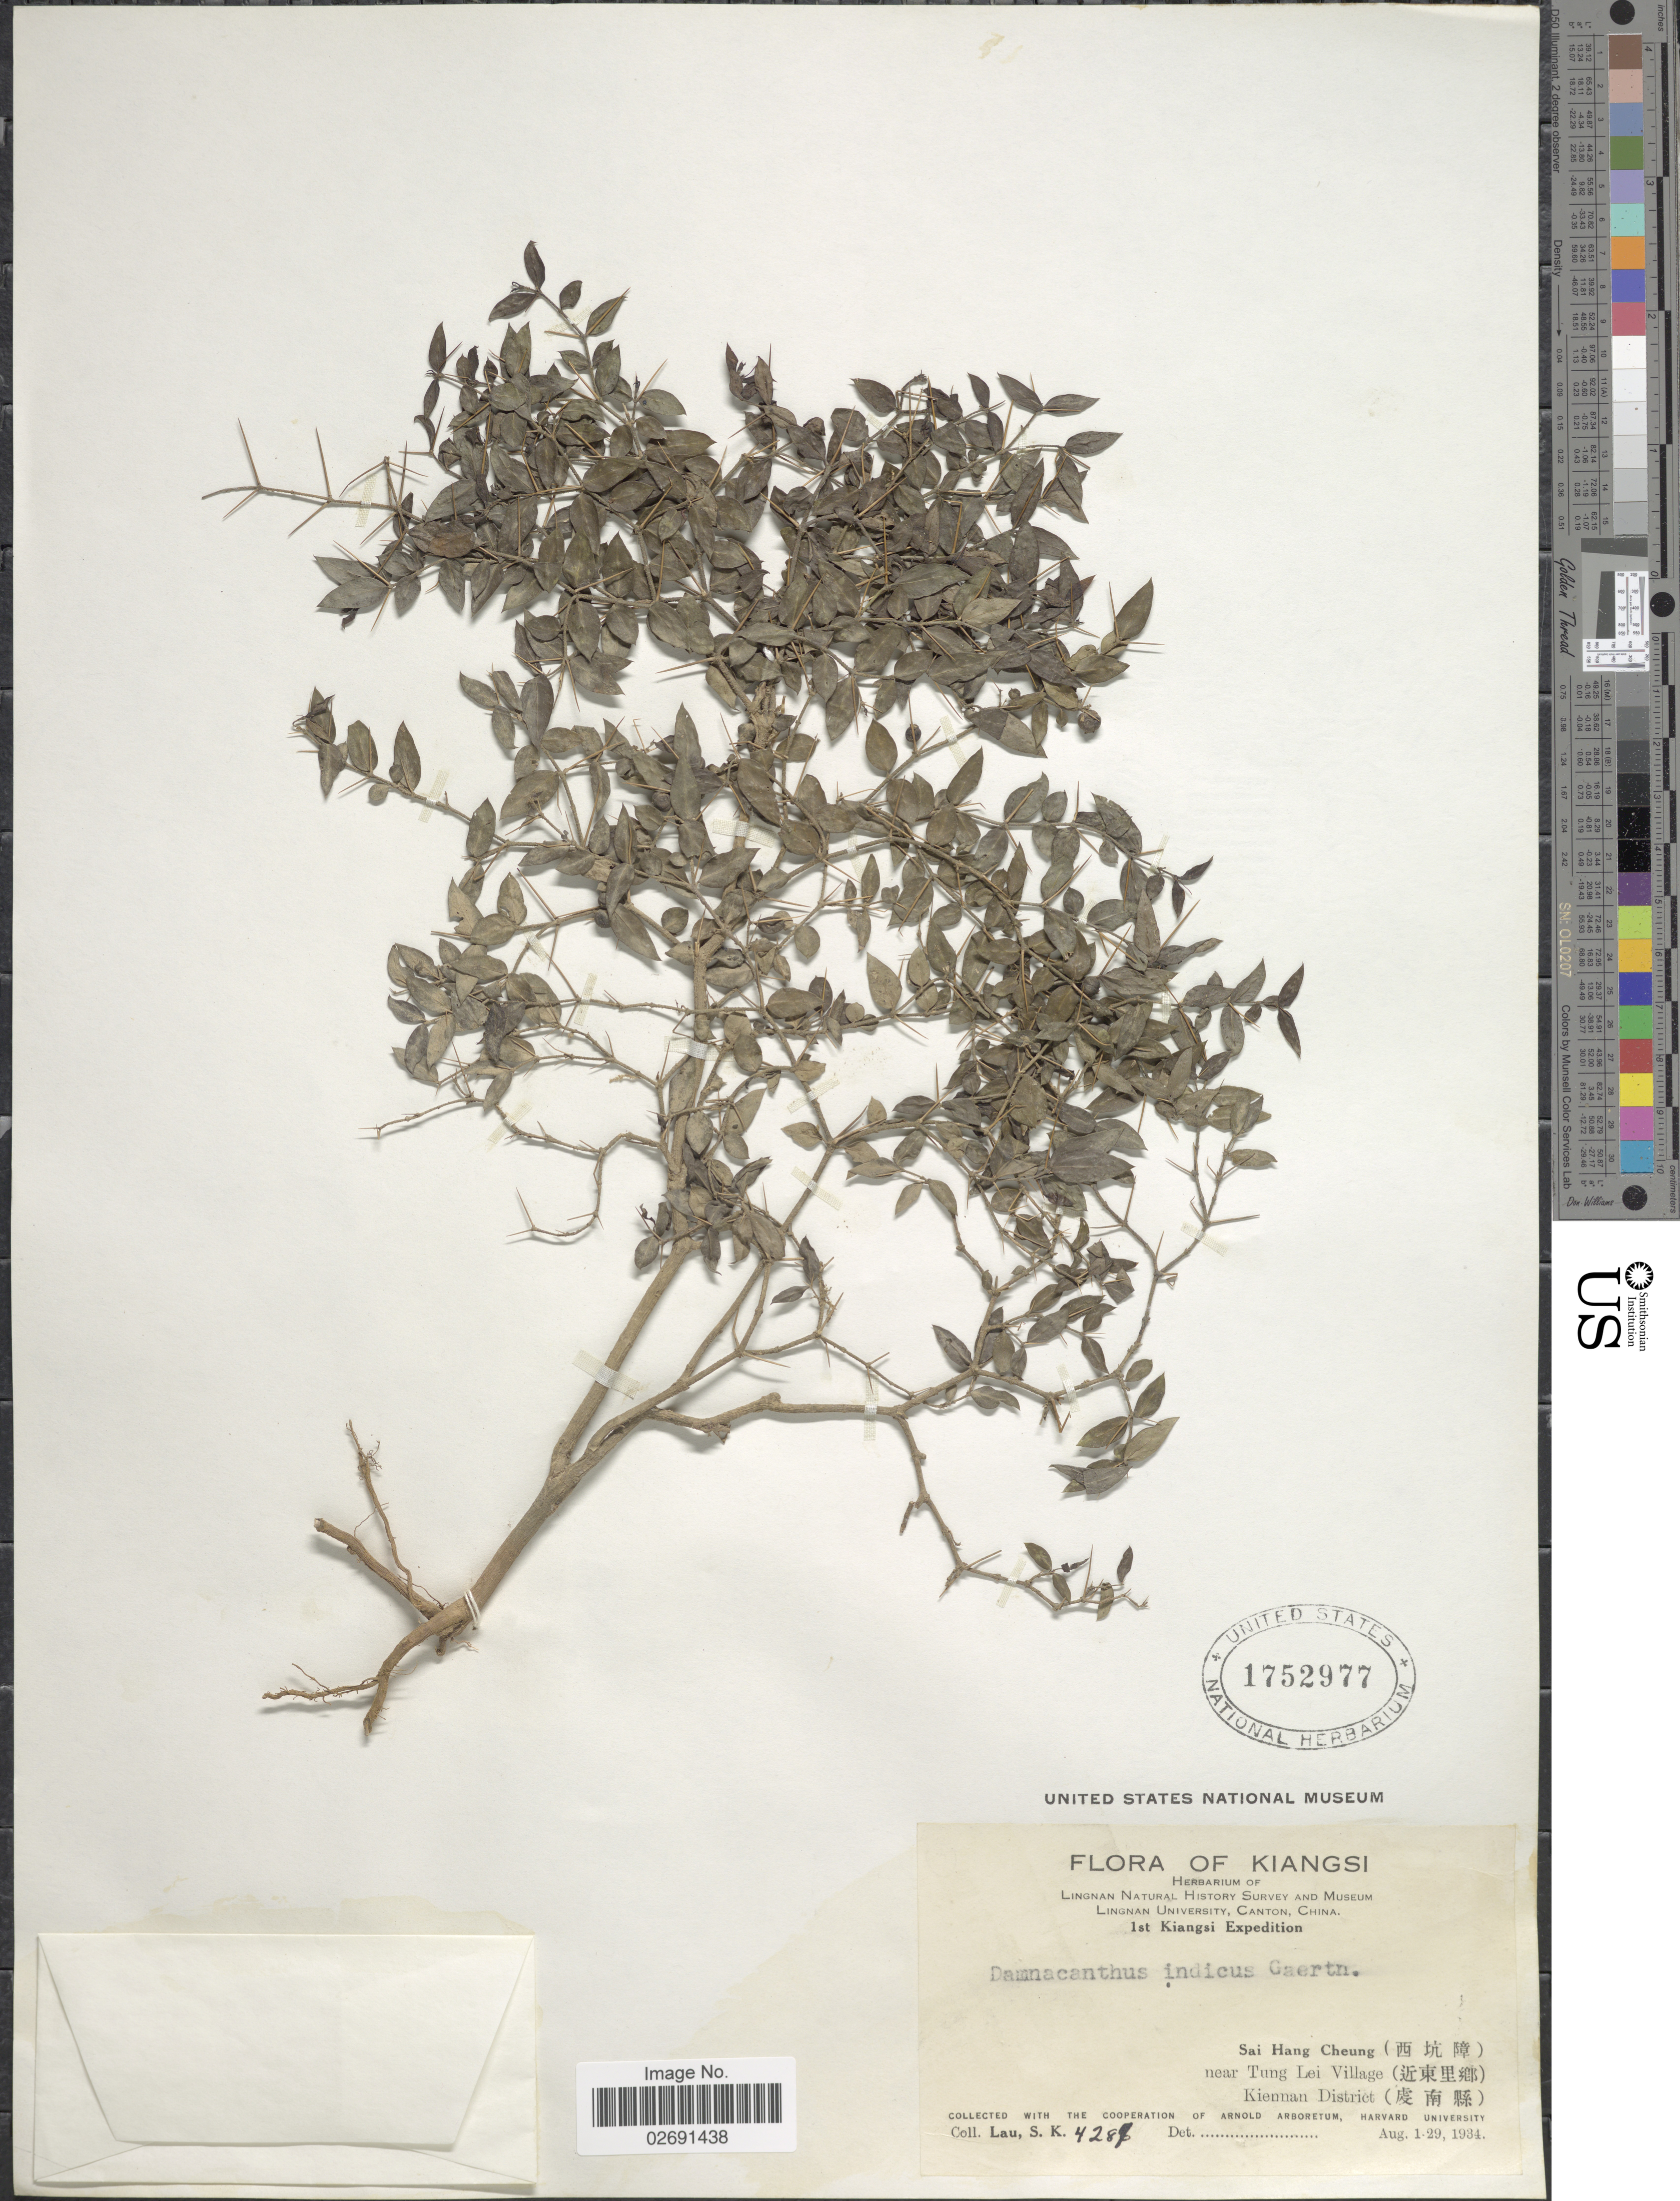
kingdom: Plantae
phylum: Tracheophyta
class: Magnoliopsida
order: Gentianales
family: Rubiaceae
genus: Damnacanthus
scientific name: Damnacanthus indicus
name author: L. f.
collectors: S. K. Lau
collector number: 4287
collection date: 1934-08-01/1934-08-29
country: China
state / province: Jiangxi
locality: Kiangsi, Sai Hai Cheung, near Tung Lei Village, Kiennan District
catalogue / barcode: US 1752977